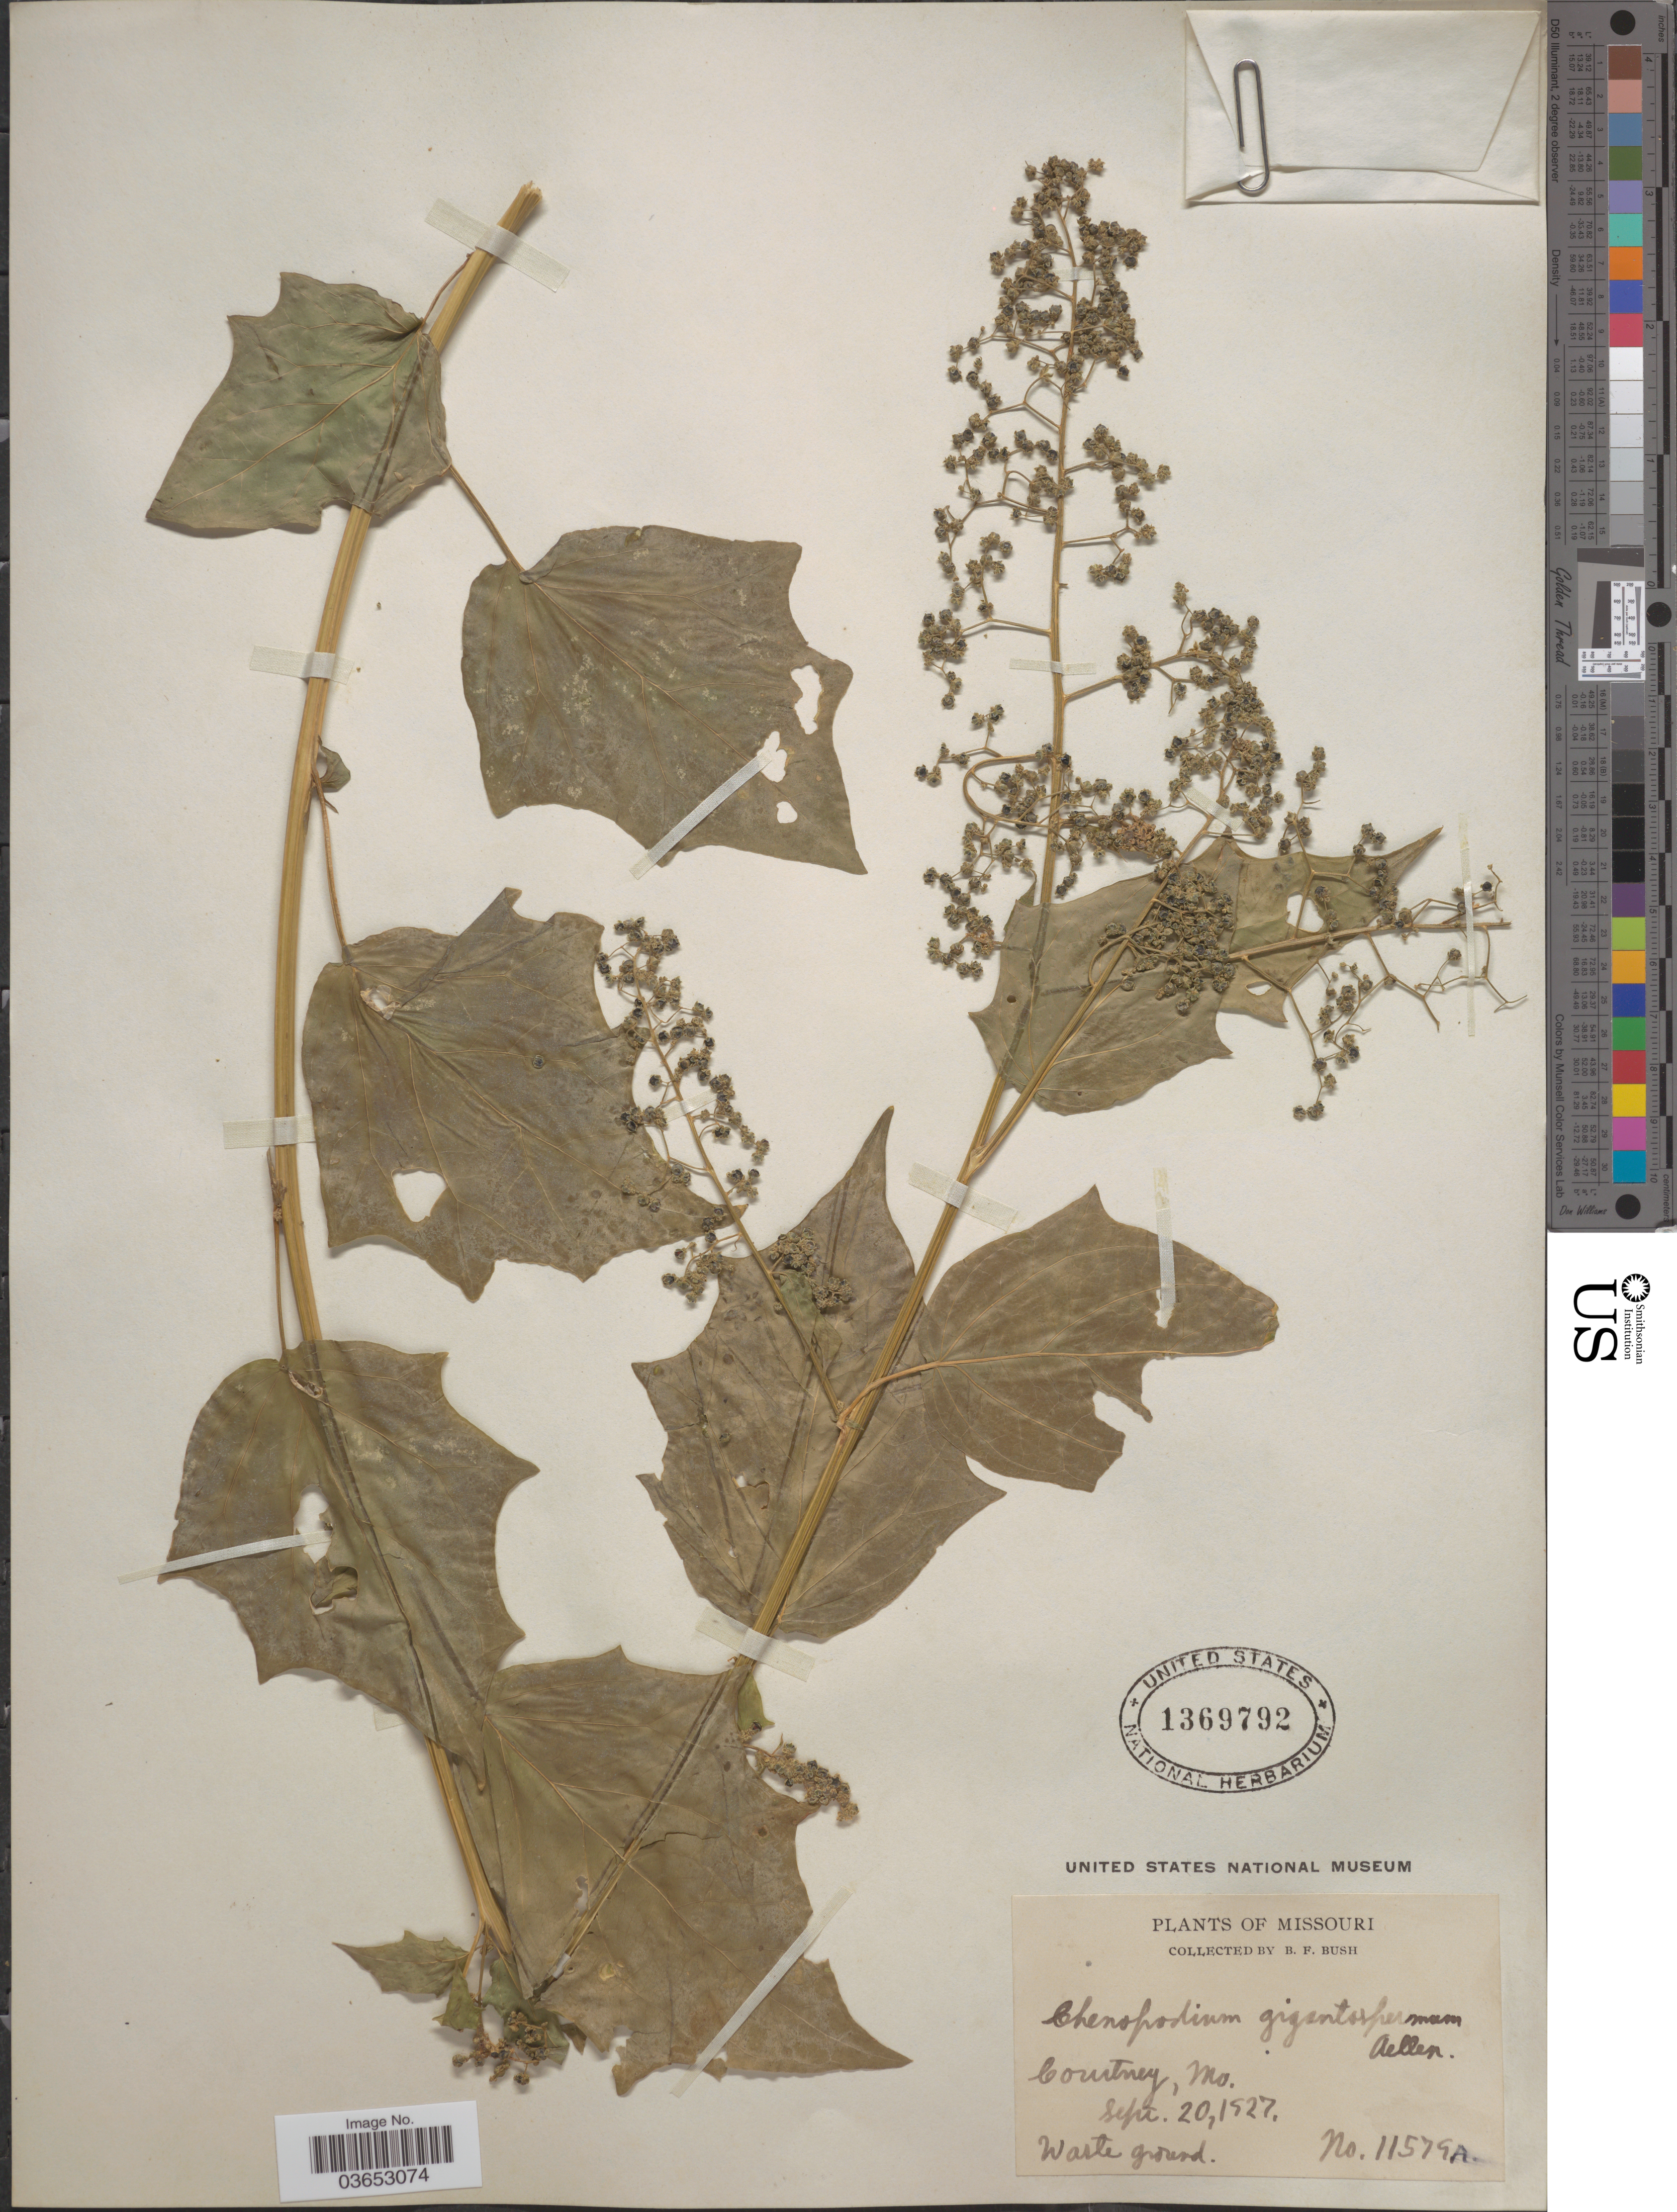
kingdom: Plantae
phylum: Tracheophyta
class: Magnoliopsida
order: Caryophyllales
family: Amaranthaceae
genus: Chenopodium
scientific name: Chenopodium gigantospermum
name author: Aellen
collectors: B. F. Bush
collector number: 11579A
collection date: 1927-09-20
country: United States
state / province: Missouri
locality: Courtney.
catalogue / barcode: US 1369792